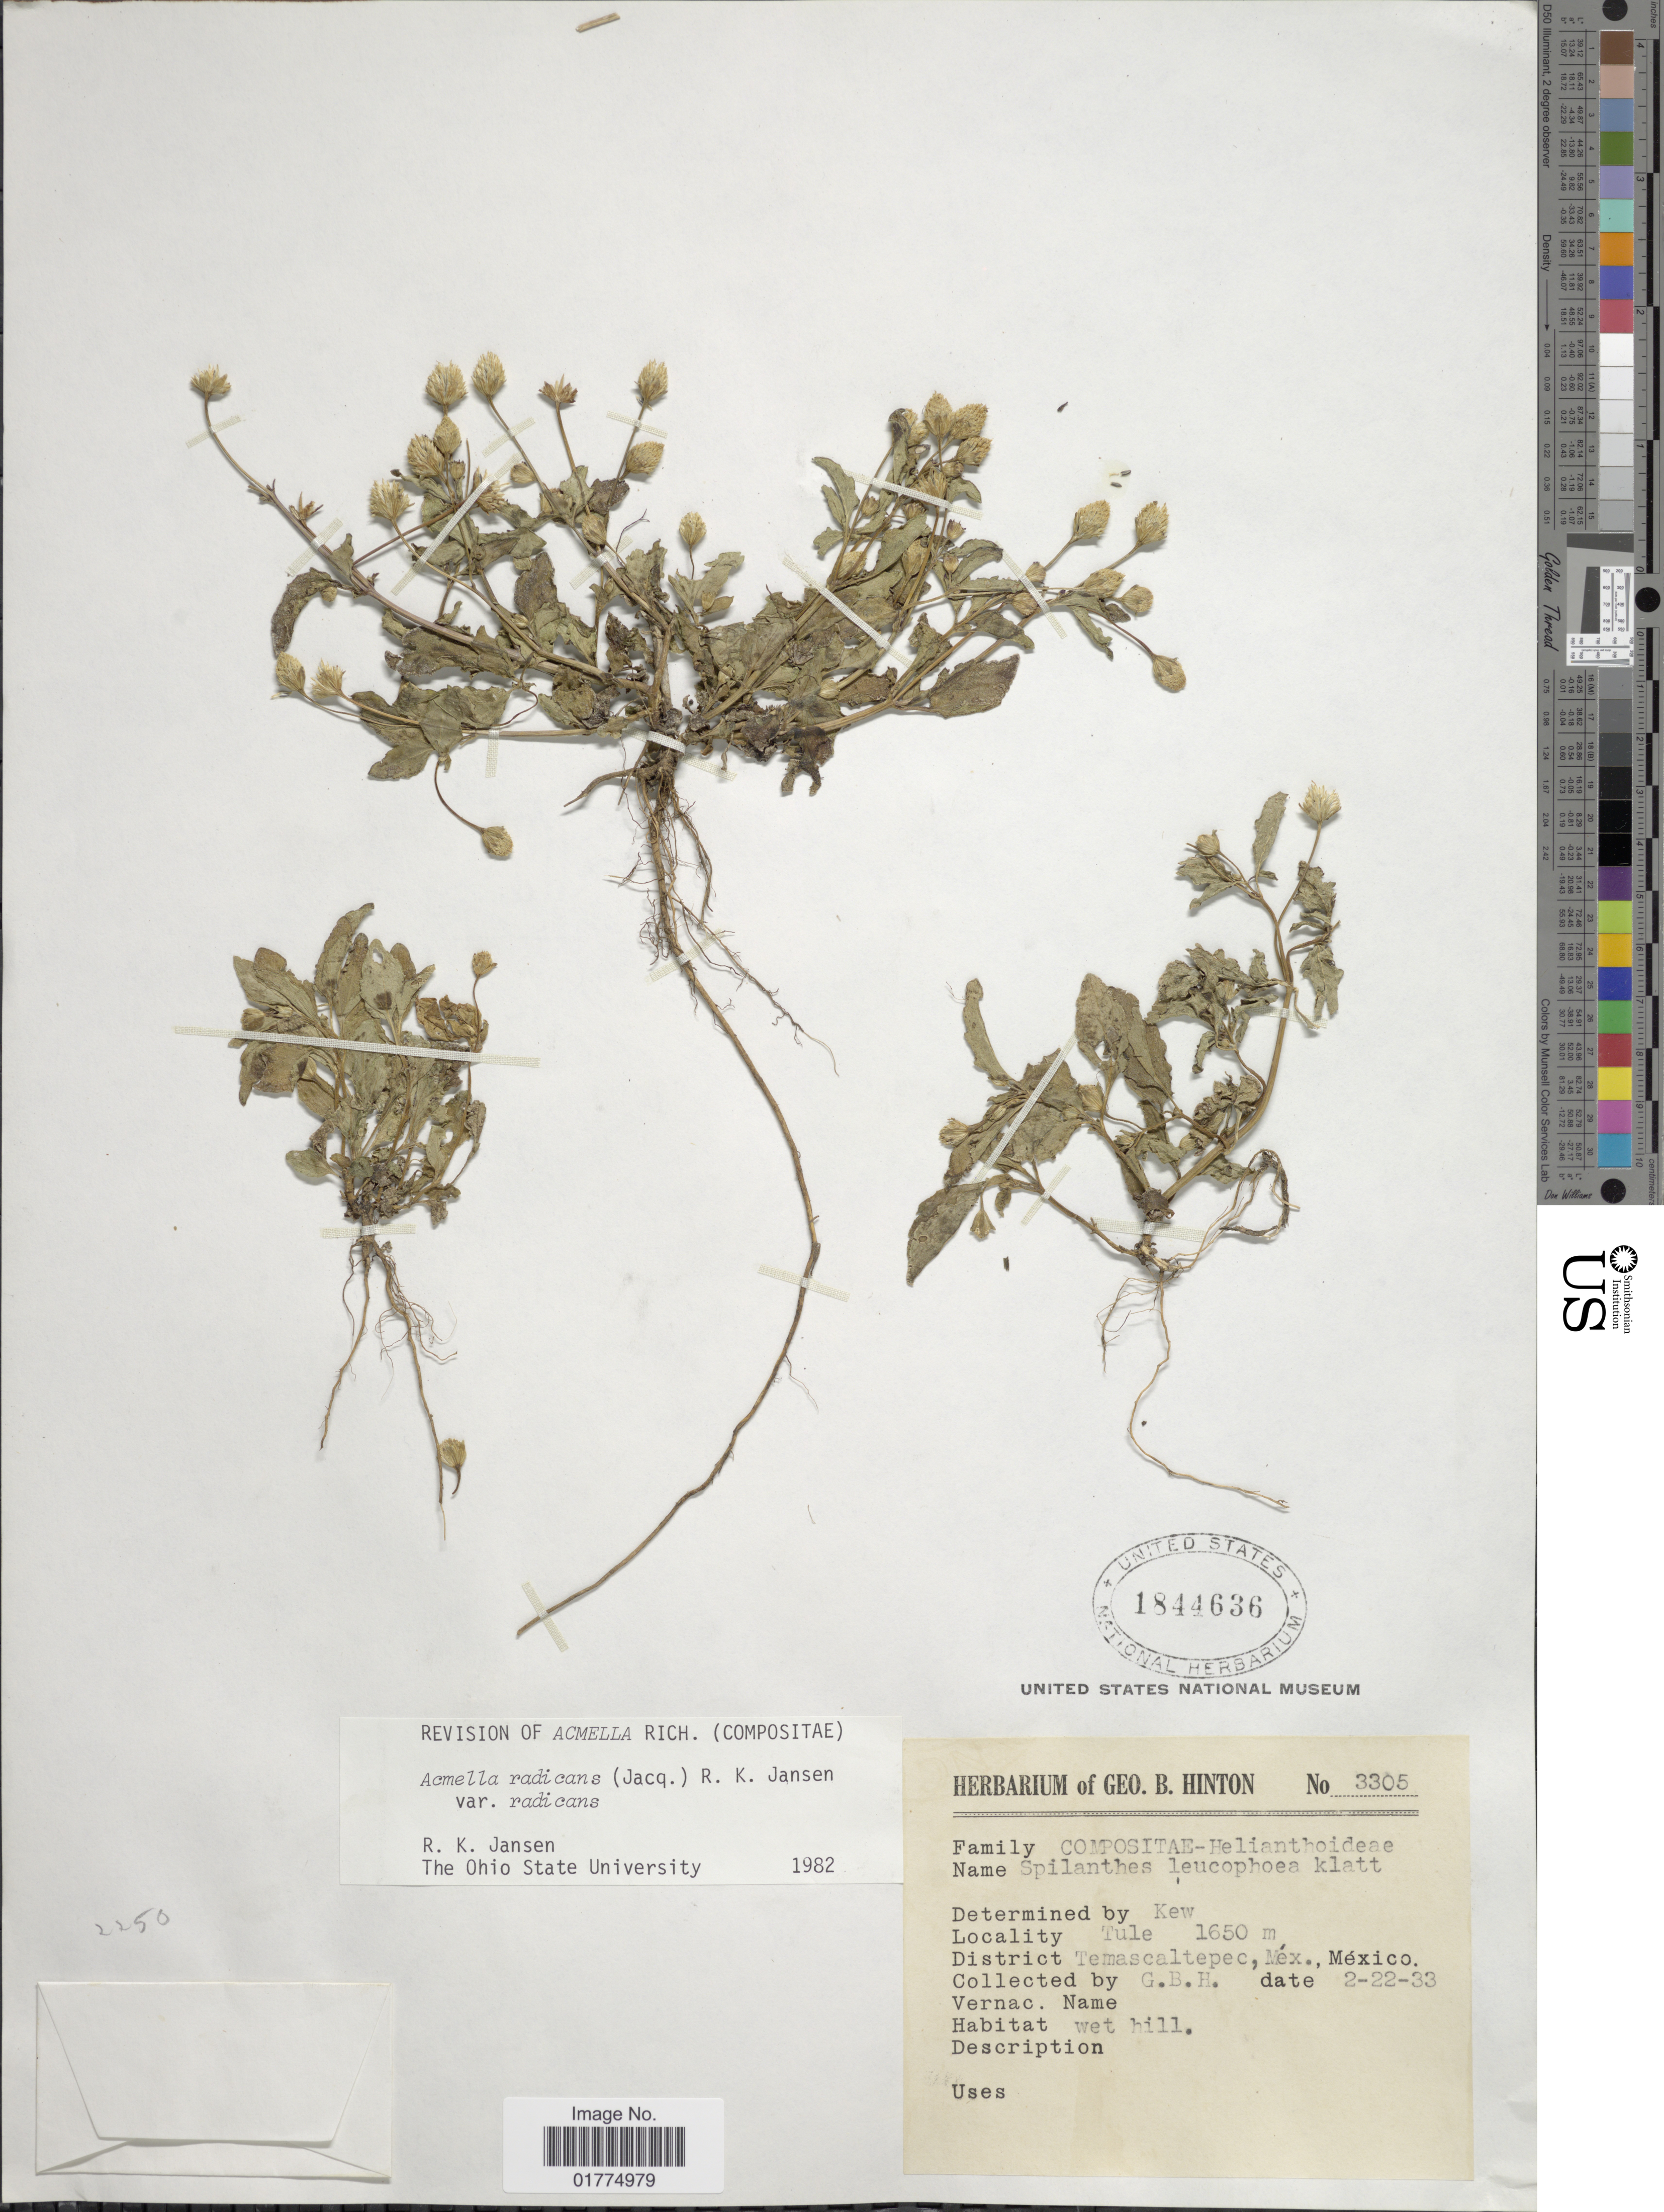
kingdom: Plantae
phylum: Tracheophyta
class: Magnoliopsida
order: Asterales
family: Asteraceae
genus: Acmella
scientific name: Acmella radicans var. radicans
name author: (Jacq.) R.K. Jansen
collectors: G. B. Hinton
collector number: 3305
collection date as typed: Transcribed d/m/y: 22/2/33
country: Mexico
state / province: México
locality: Tule. District Temascaltepec, Méx., México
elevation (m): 1650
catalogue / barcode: US 1844636